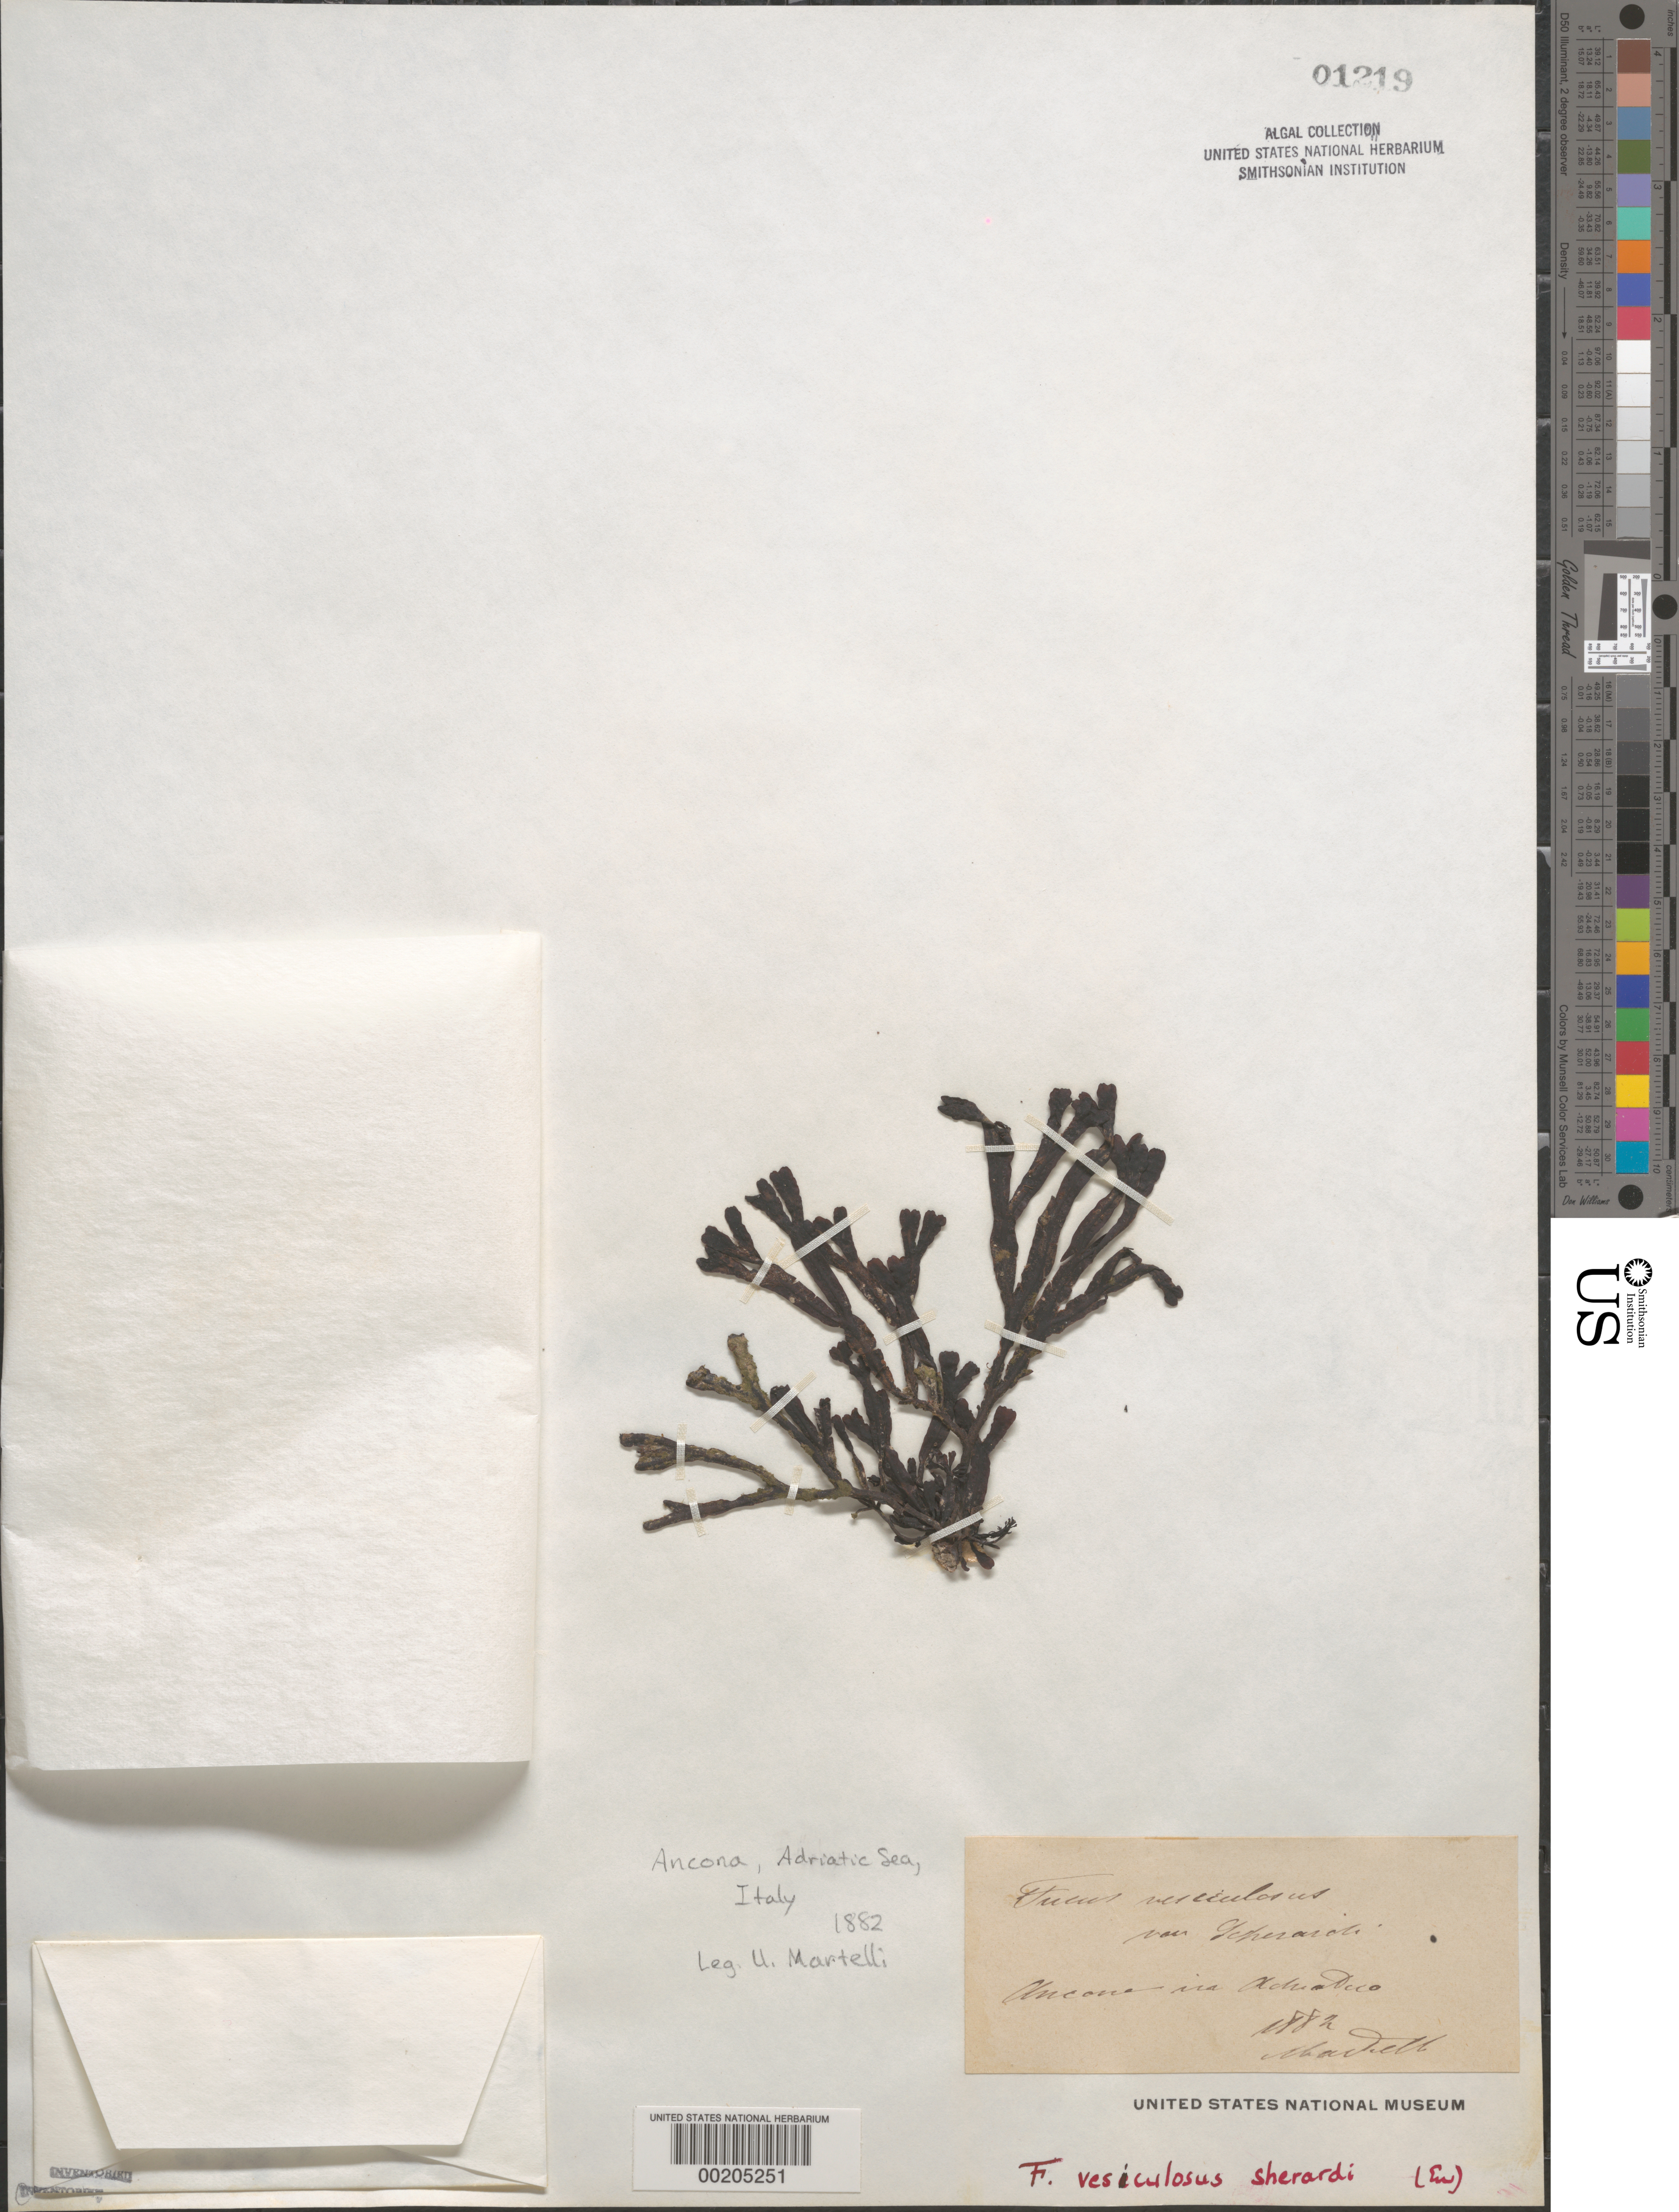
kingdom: Chromista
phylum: Ochrophyta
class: Phaeophyceae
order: Fucales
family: Fucaceae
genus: Fucus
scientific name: Fucus vesiculosus var. scherardi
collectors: U. Martelli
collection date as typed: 1882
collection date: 1882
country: Italy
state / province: Marche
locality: Ancona, adriatic sea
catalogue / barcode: US 1219